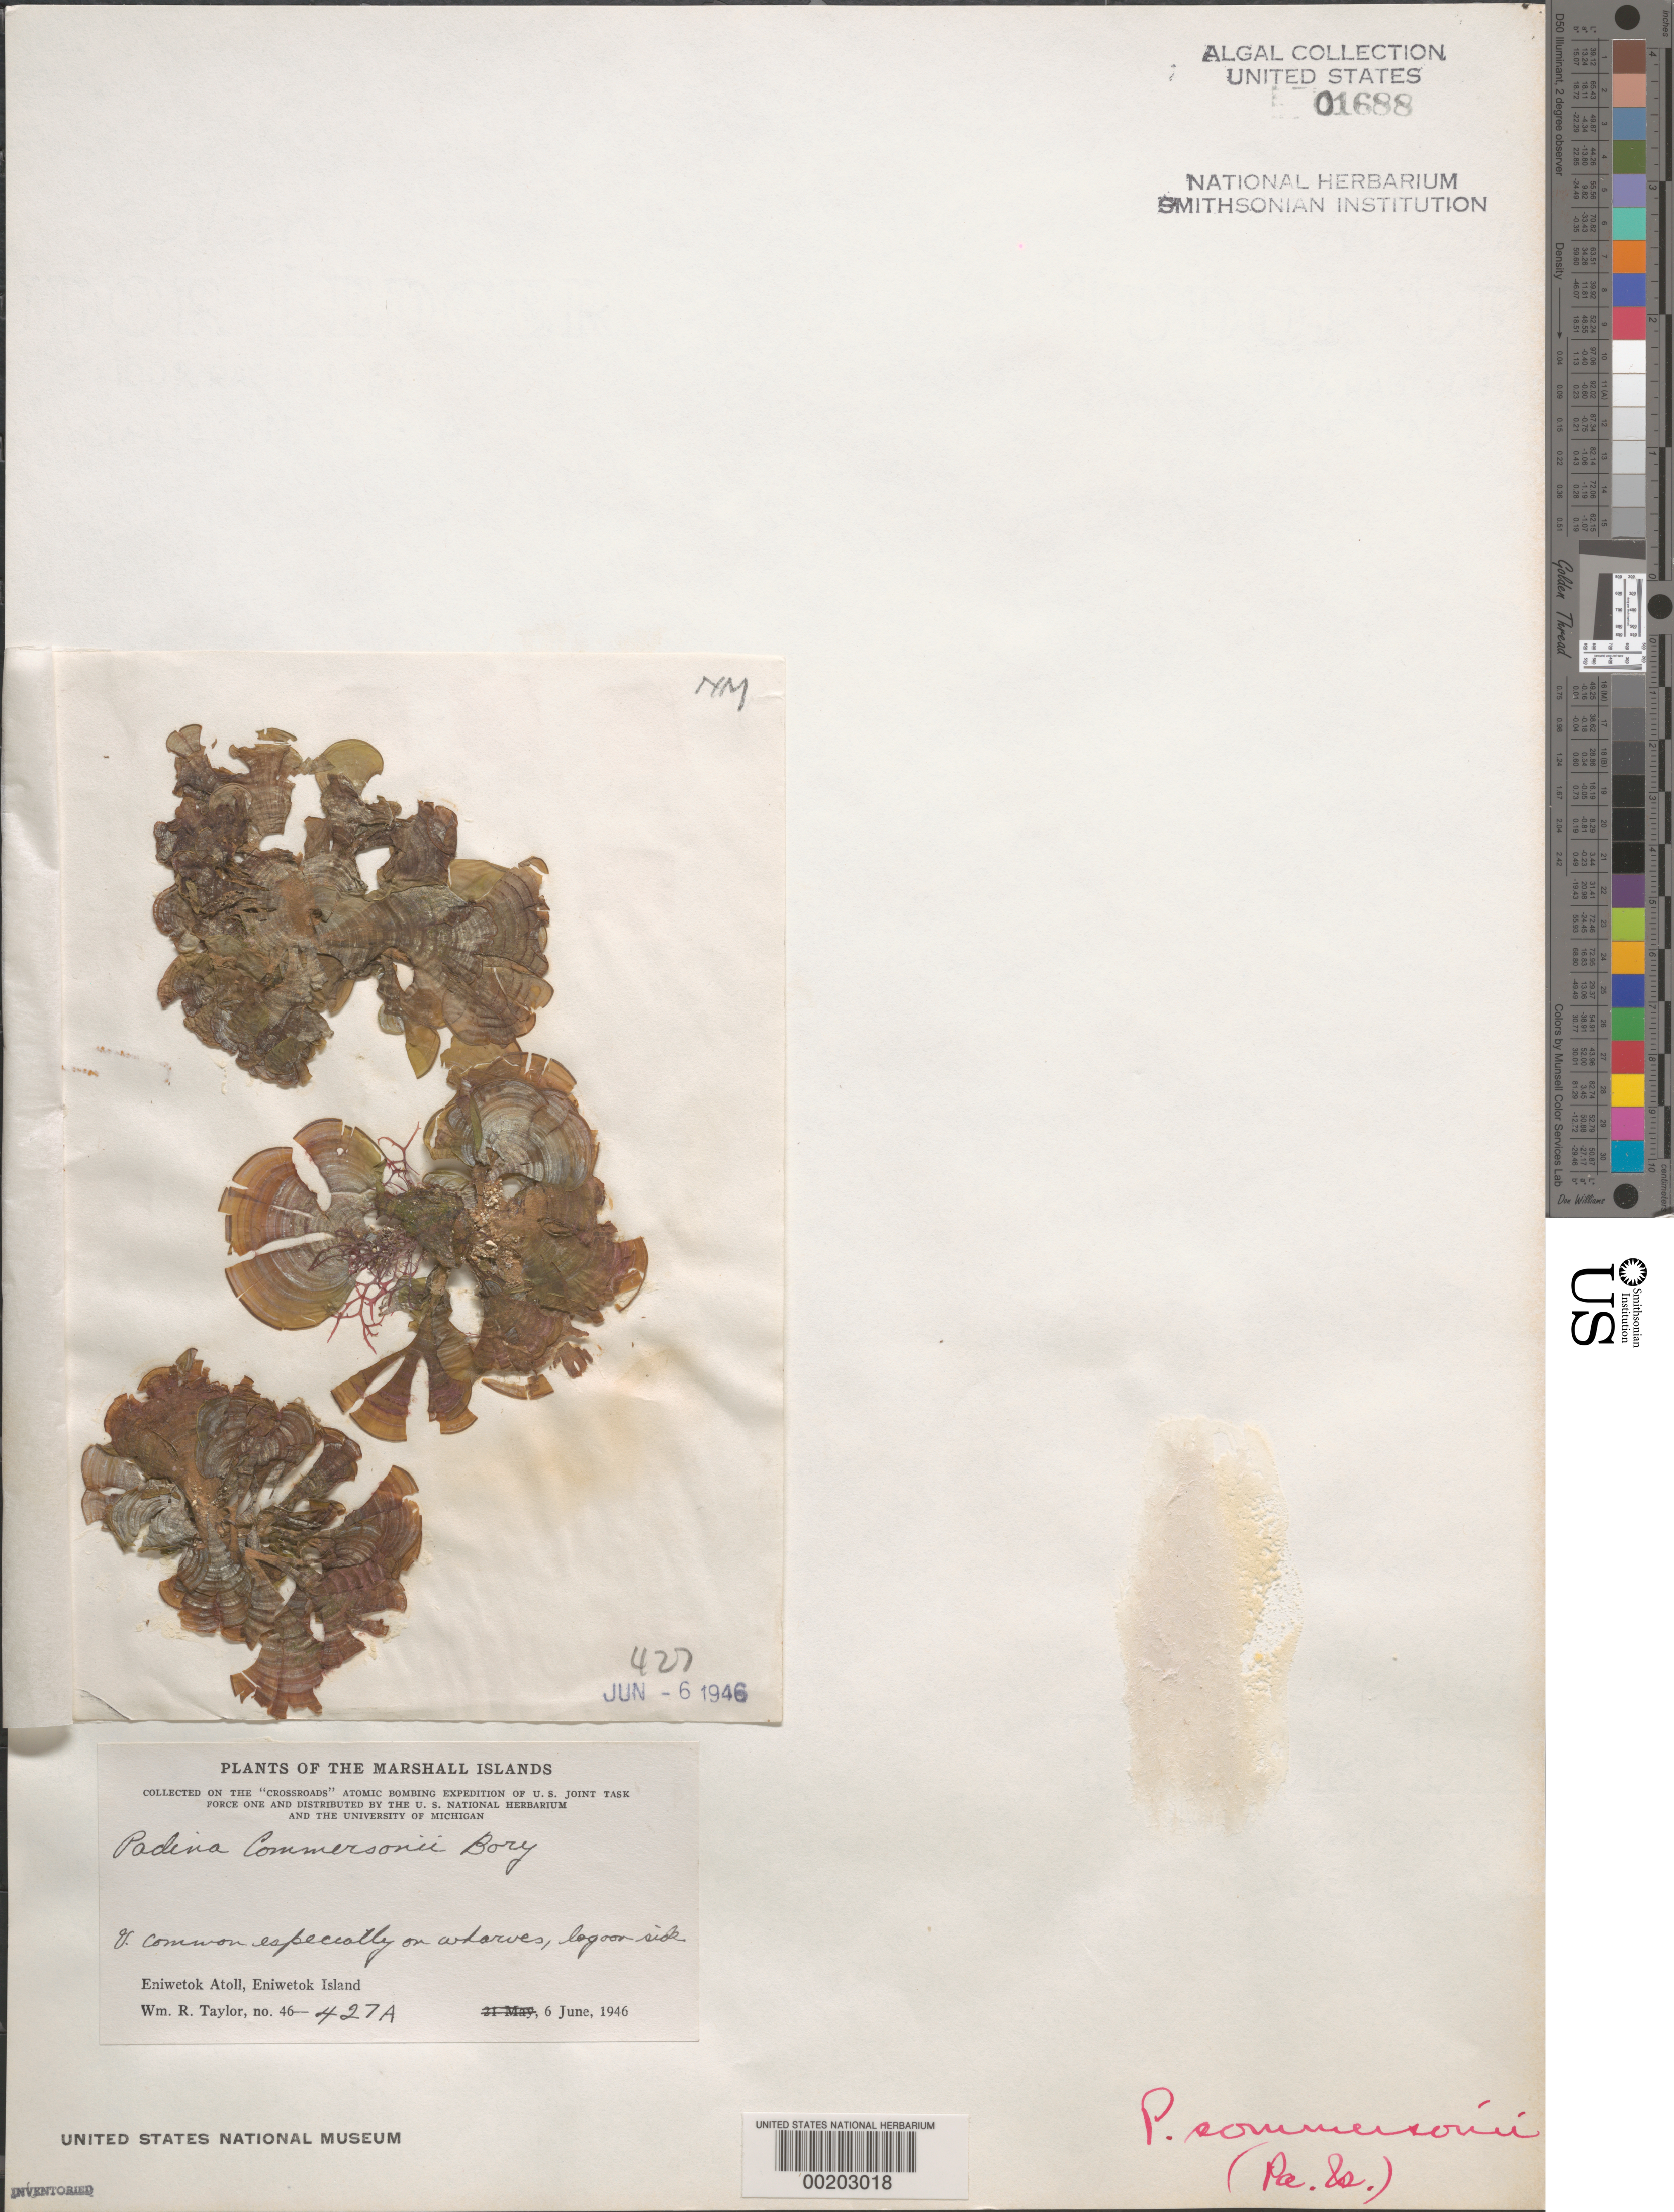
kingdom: Chromista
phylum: Ochrophyta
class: Phaeophyceae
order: Dictyotales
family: Dictyotaceae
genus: Padina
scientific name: Padina boryana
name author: Thivy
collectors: W. R. Taylor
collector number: WRT 46-427a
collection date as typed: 06 Jun 1946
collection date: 1946-06-06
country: Marshall Islands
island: Enewetak [Eniwetok] Atoll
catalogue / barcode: US 1688